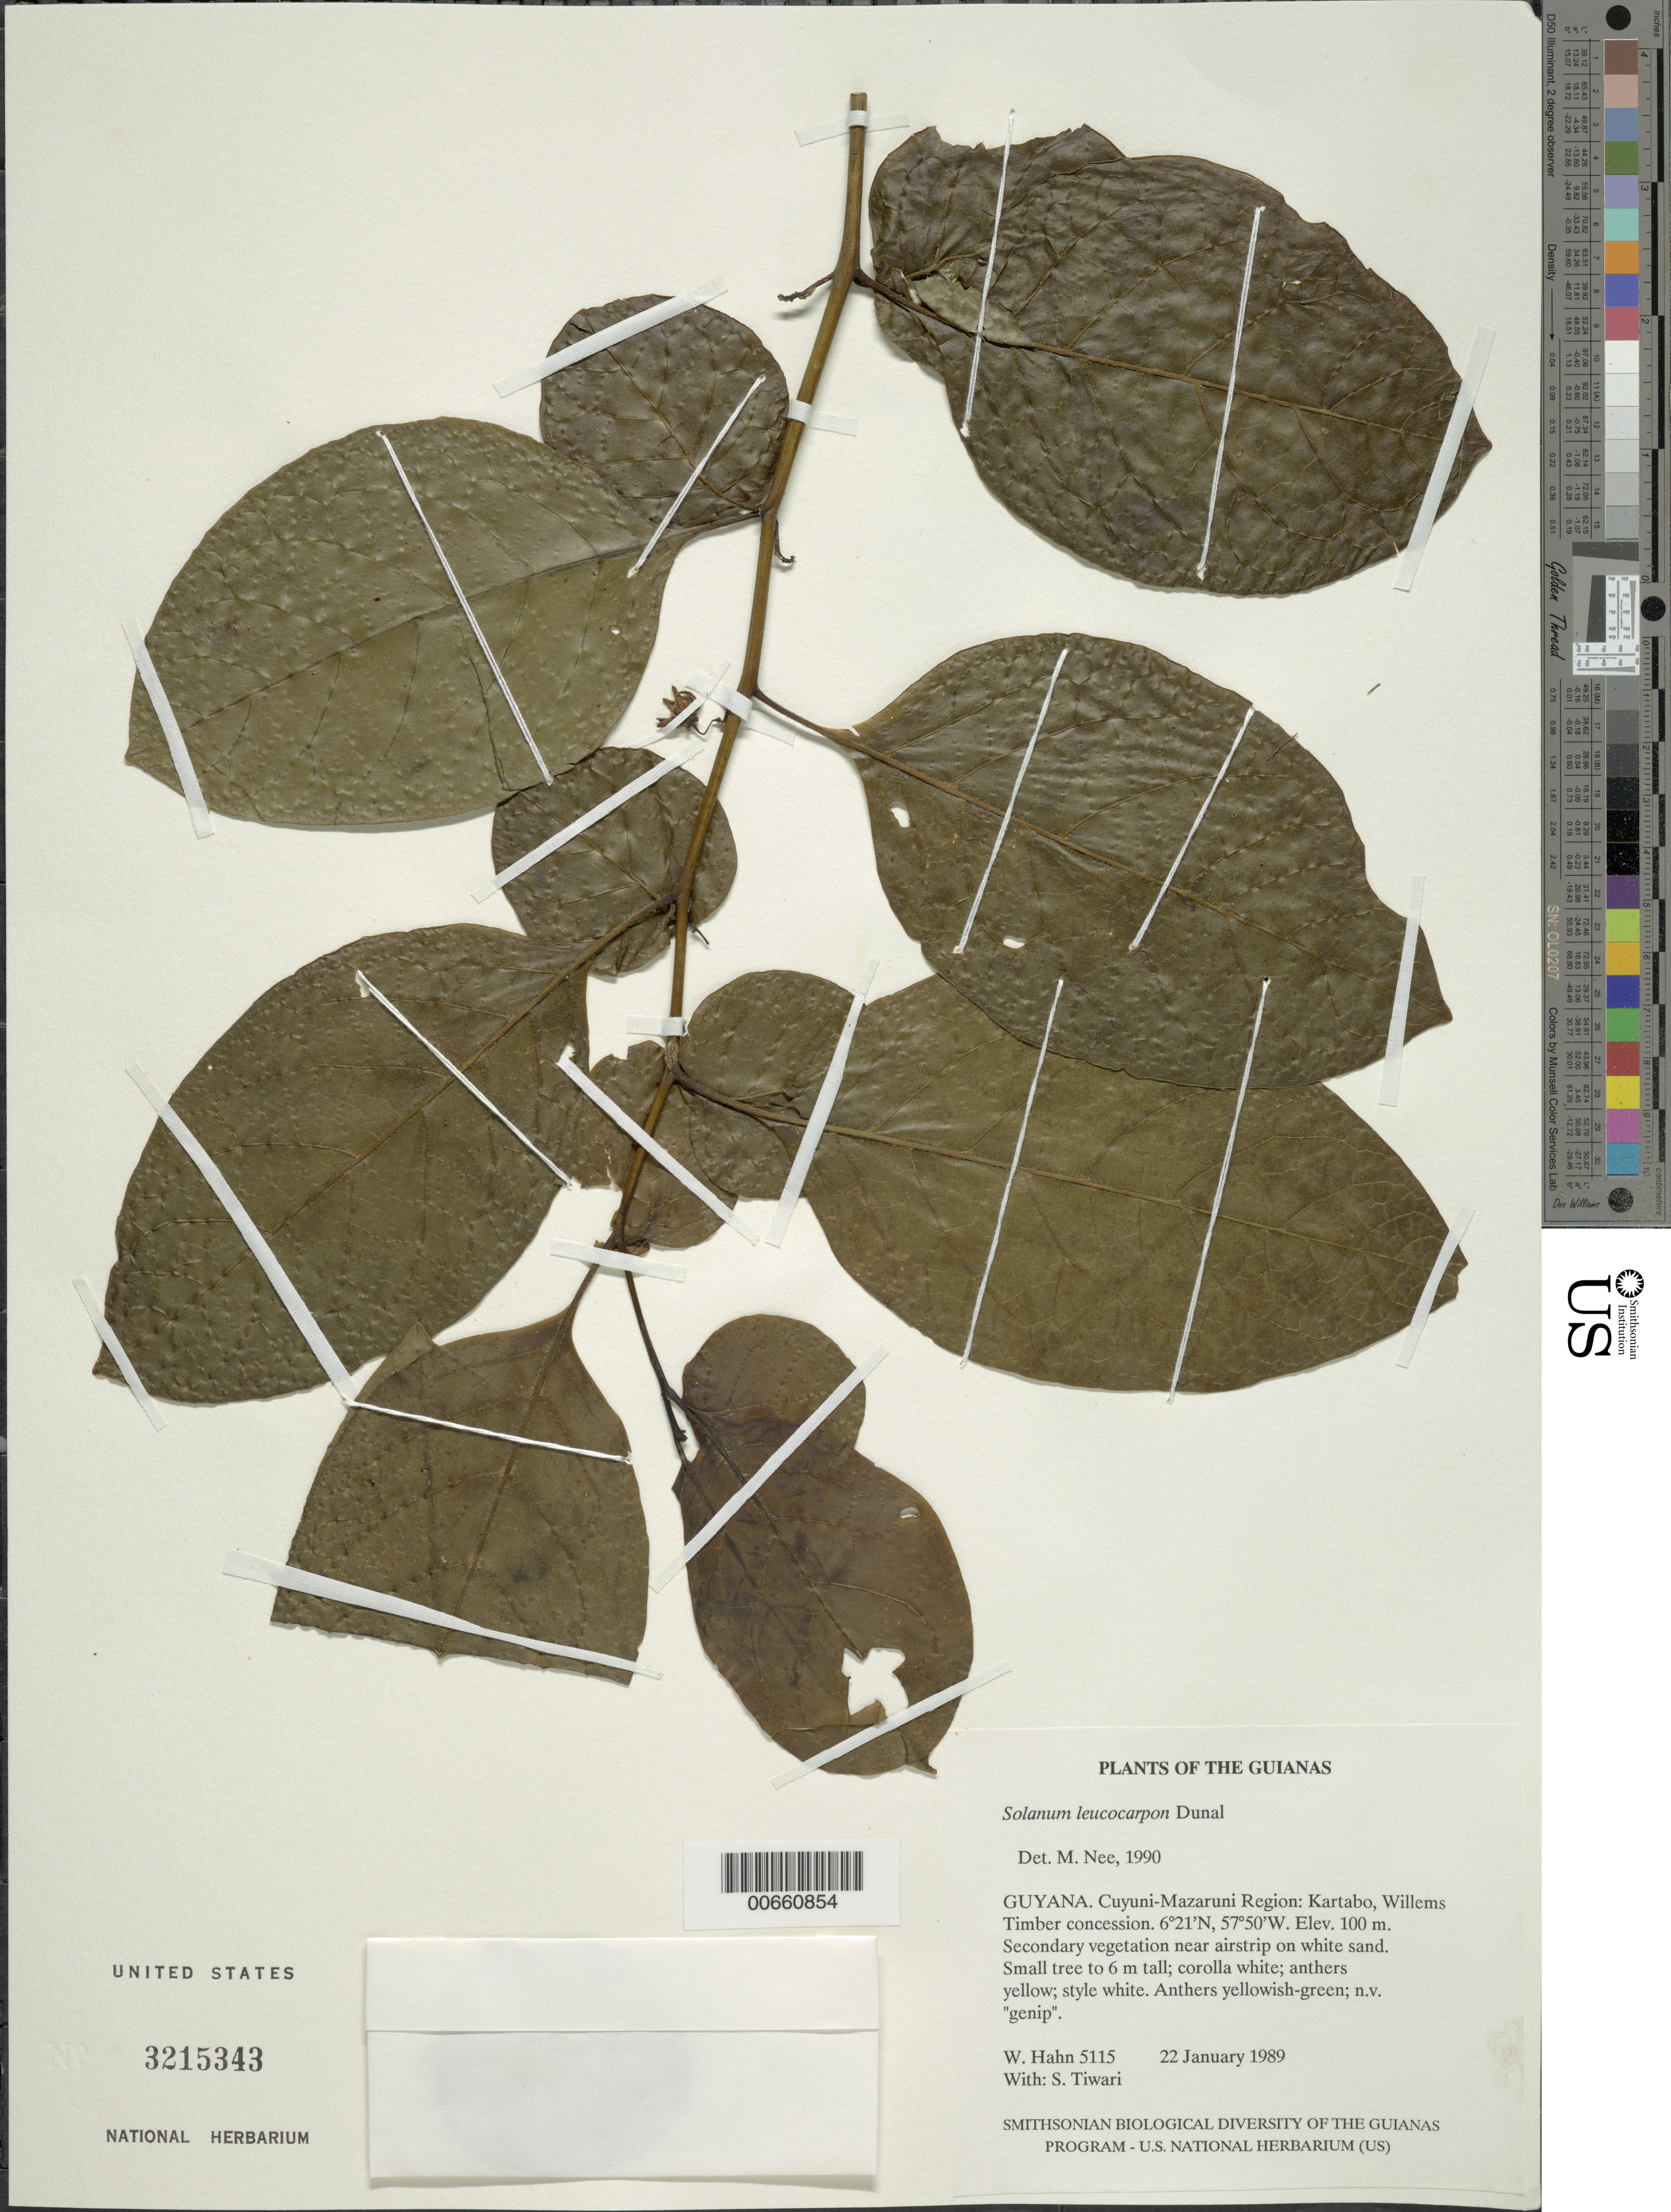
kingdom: Plantae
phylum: Tracheophyta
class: Magnoliopsida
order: Solanales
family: Solanaceae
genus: Solanum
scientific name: Solanum leucocarpon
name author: Dunal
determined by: Nee, Michael H.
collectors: W. Hahn & S. Tiwari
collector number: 5115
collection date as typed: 1 Jan 1989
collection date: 1989-01-01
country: Guyana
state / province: Cuyuni-Mazaruni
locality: Kartabo, Willems Timber concession. Near airstrip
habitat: Secondary vegetation on white sand.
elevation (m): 100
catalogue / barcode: US 3215343